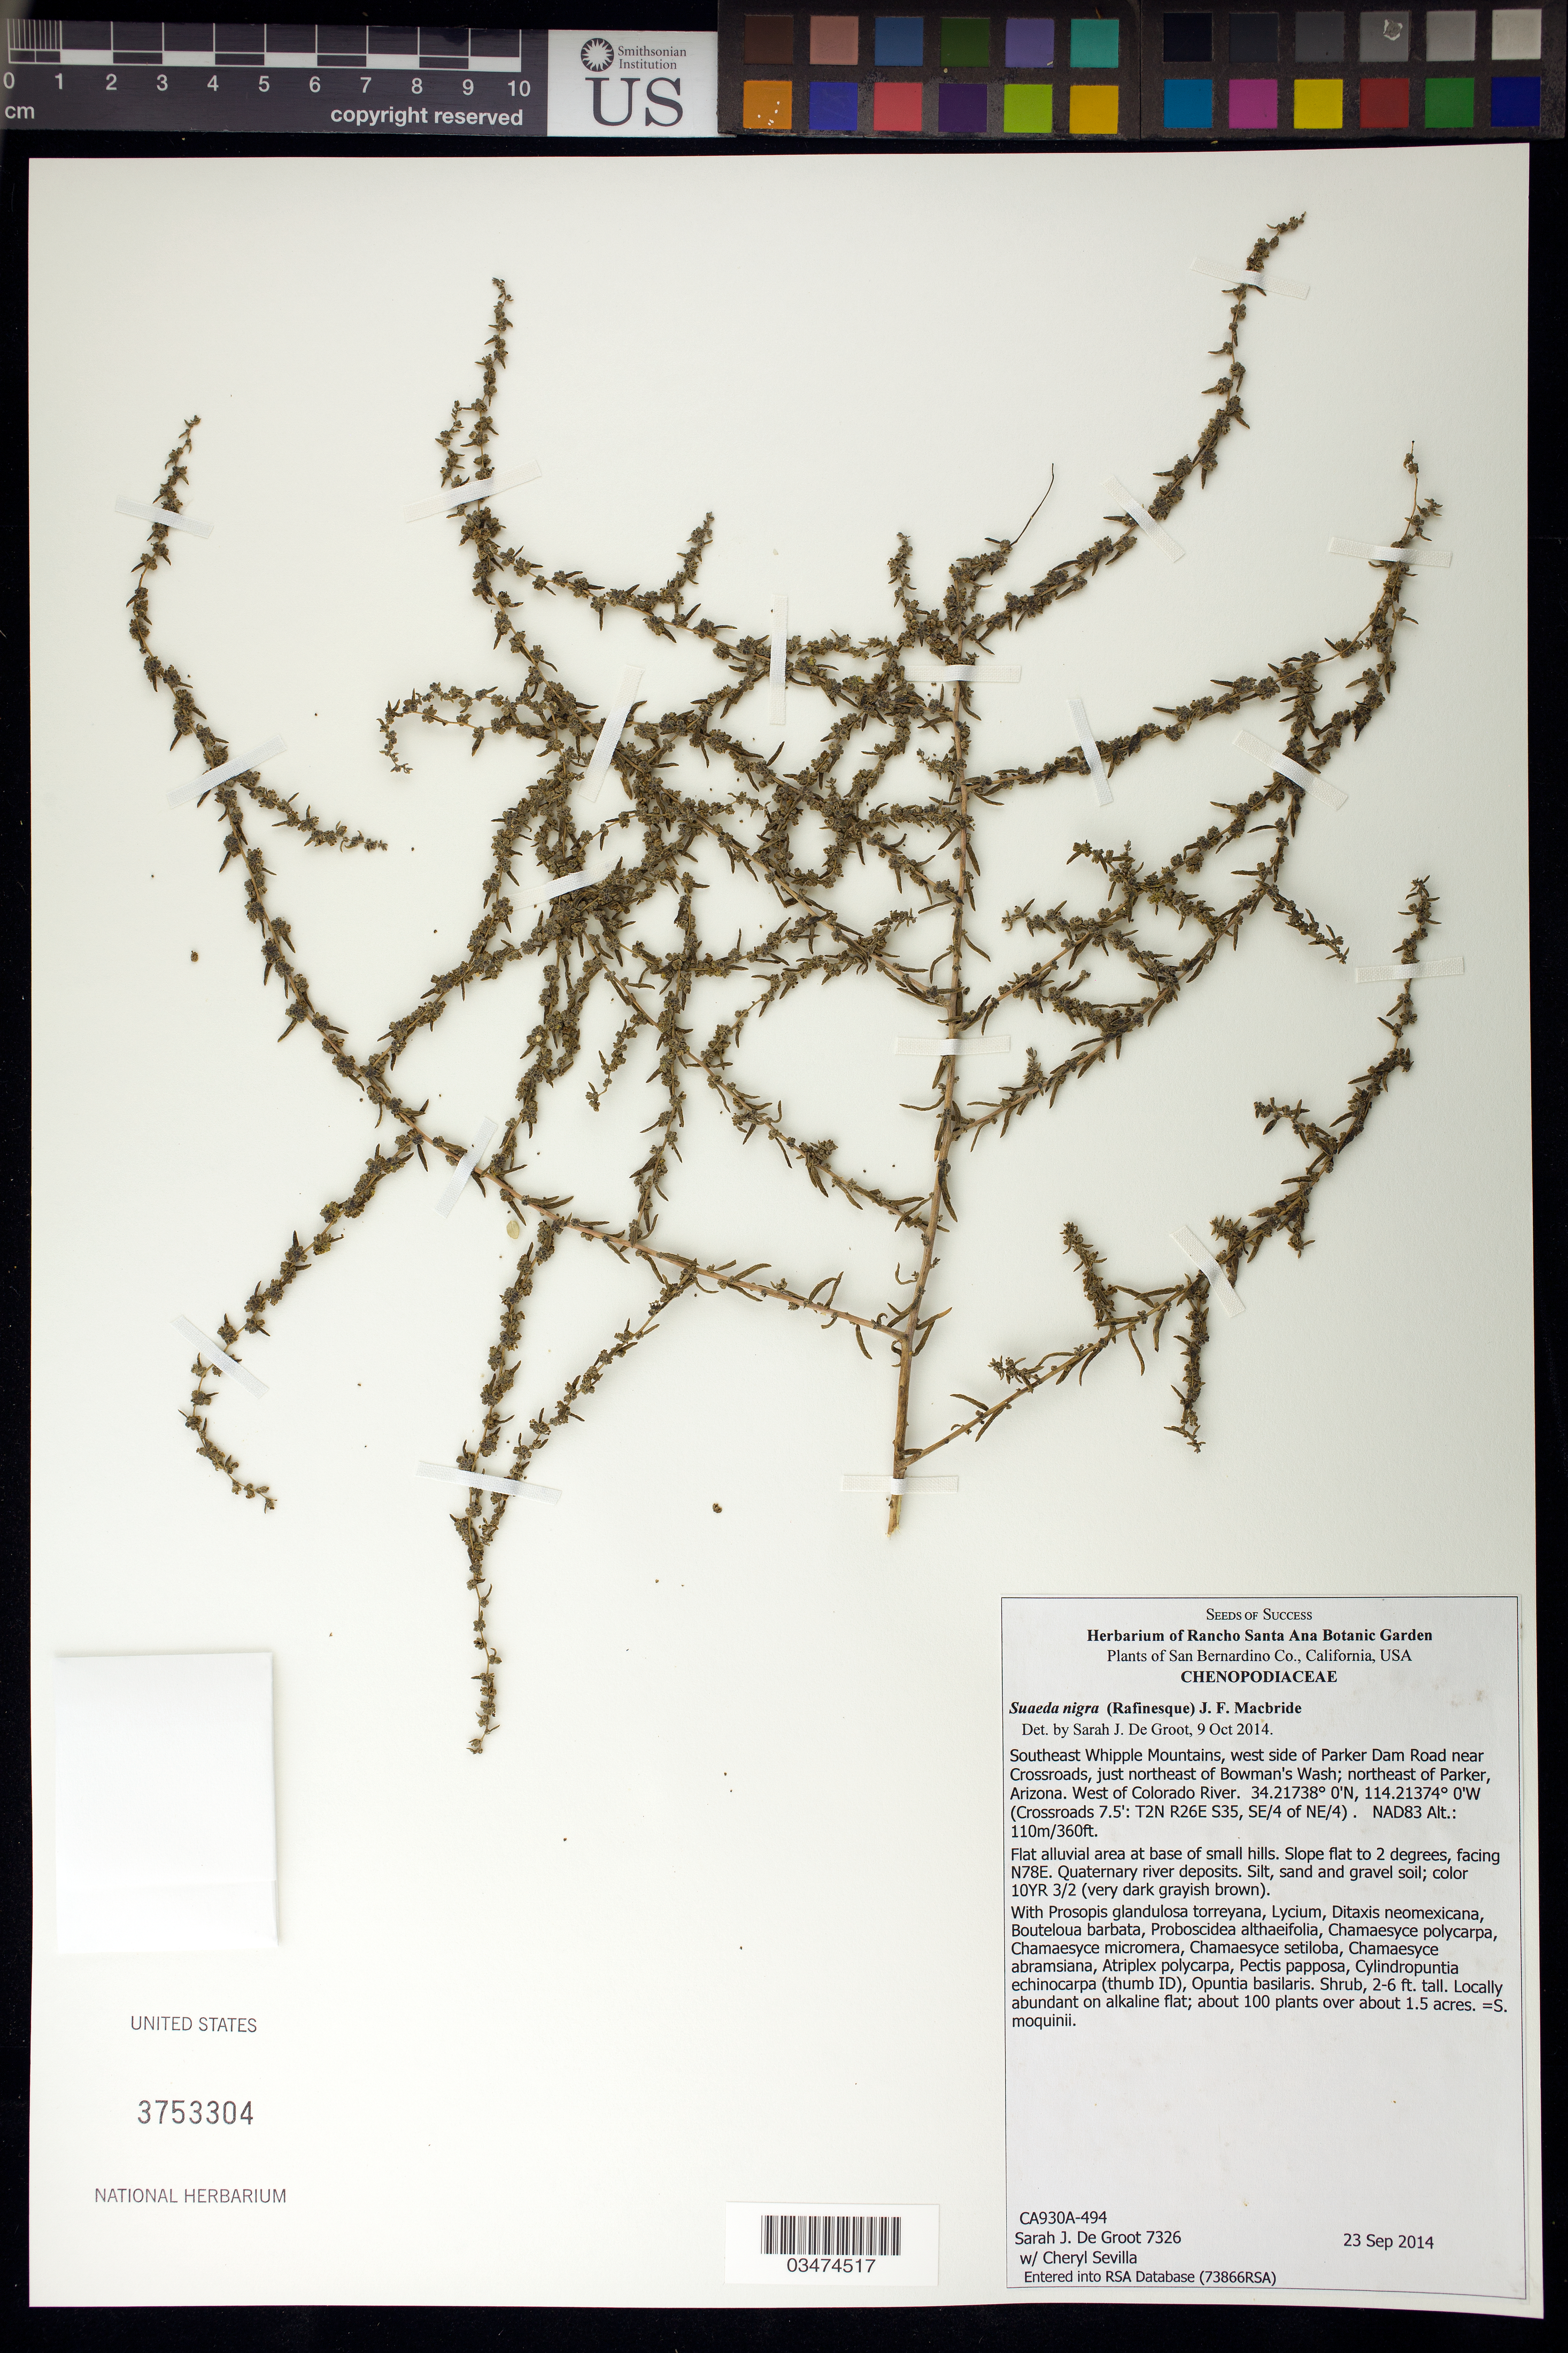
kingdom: Plantae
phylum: Tracheophyta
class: Magnoliopsida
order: Caryophyllales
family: Amaranthaceae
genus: Suaeda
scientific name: Suaeda nigra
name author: (Raf.) J.F. Macbr.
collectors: S. De Groot & C. Sevilla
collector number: CA930A-494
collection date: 2014-09-23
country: United States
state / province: California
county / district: San Bernardino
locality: SE Whipple Mtns, west side of Parker Dam Rd near Crossroads, just NE of Bowman's Wash, NE of Parker, Arizona. W of Colorado River.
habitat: Silt, sand and gravel soil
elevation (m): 110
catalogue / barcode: US 3753304